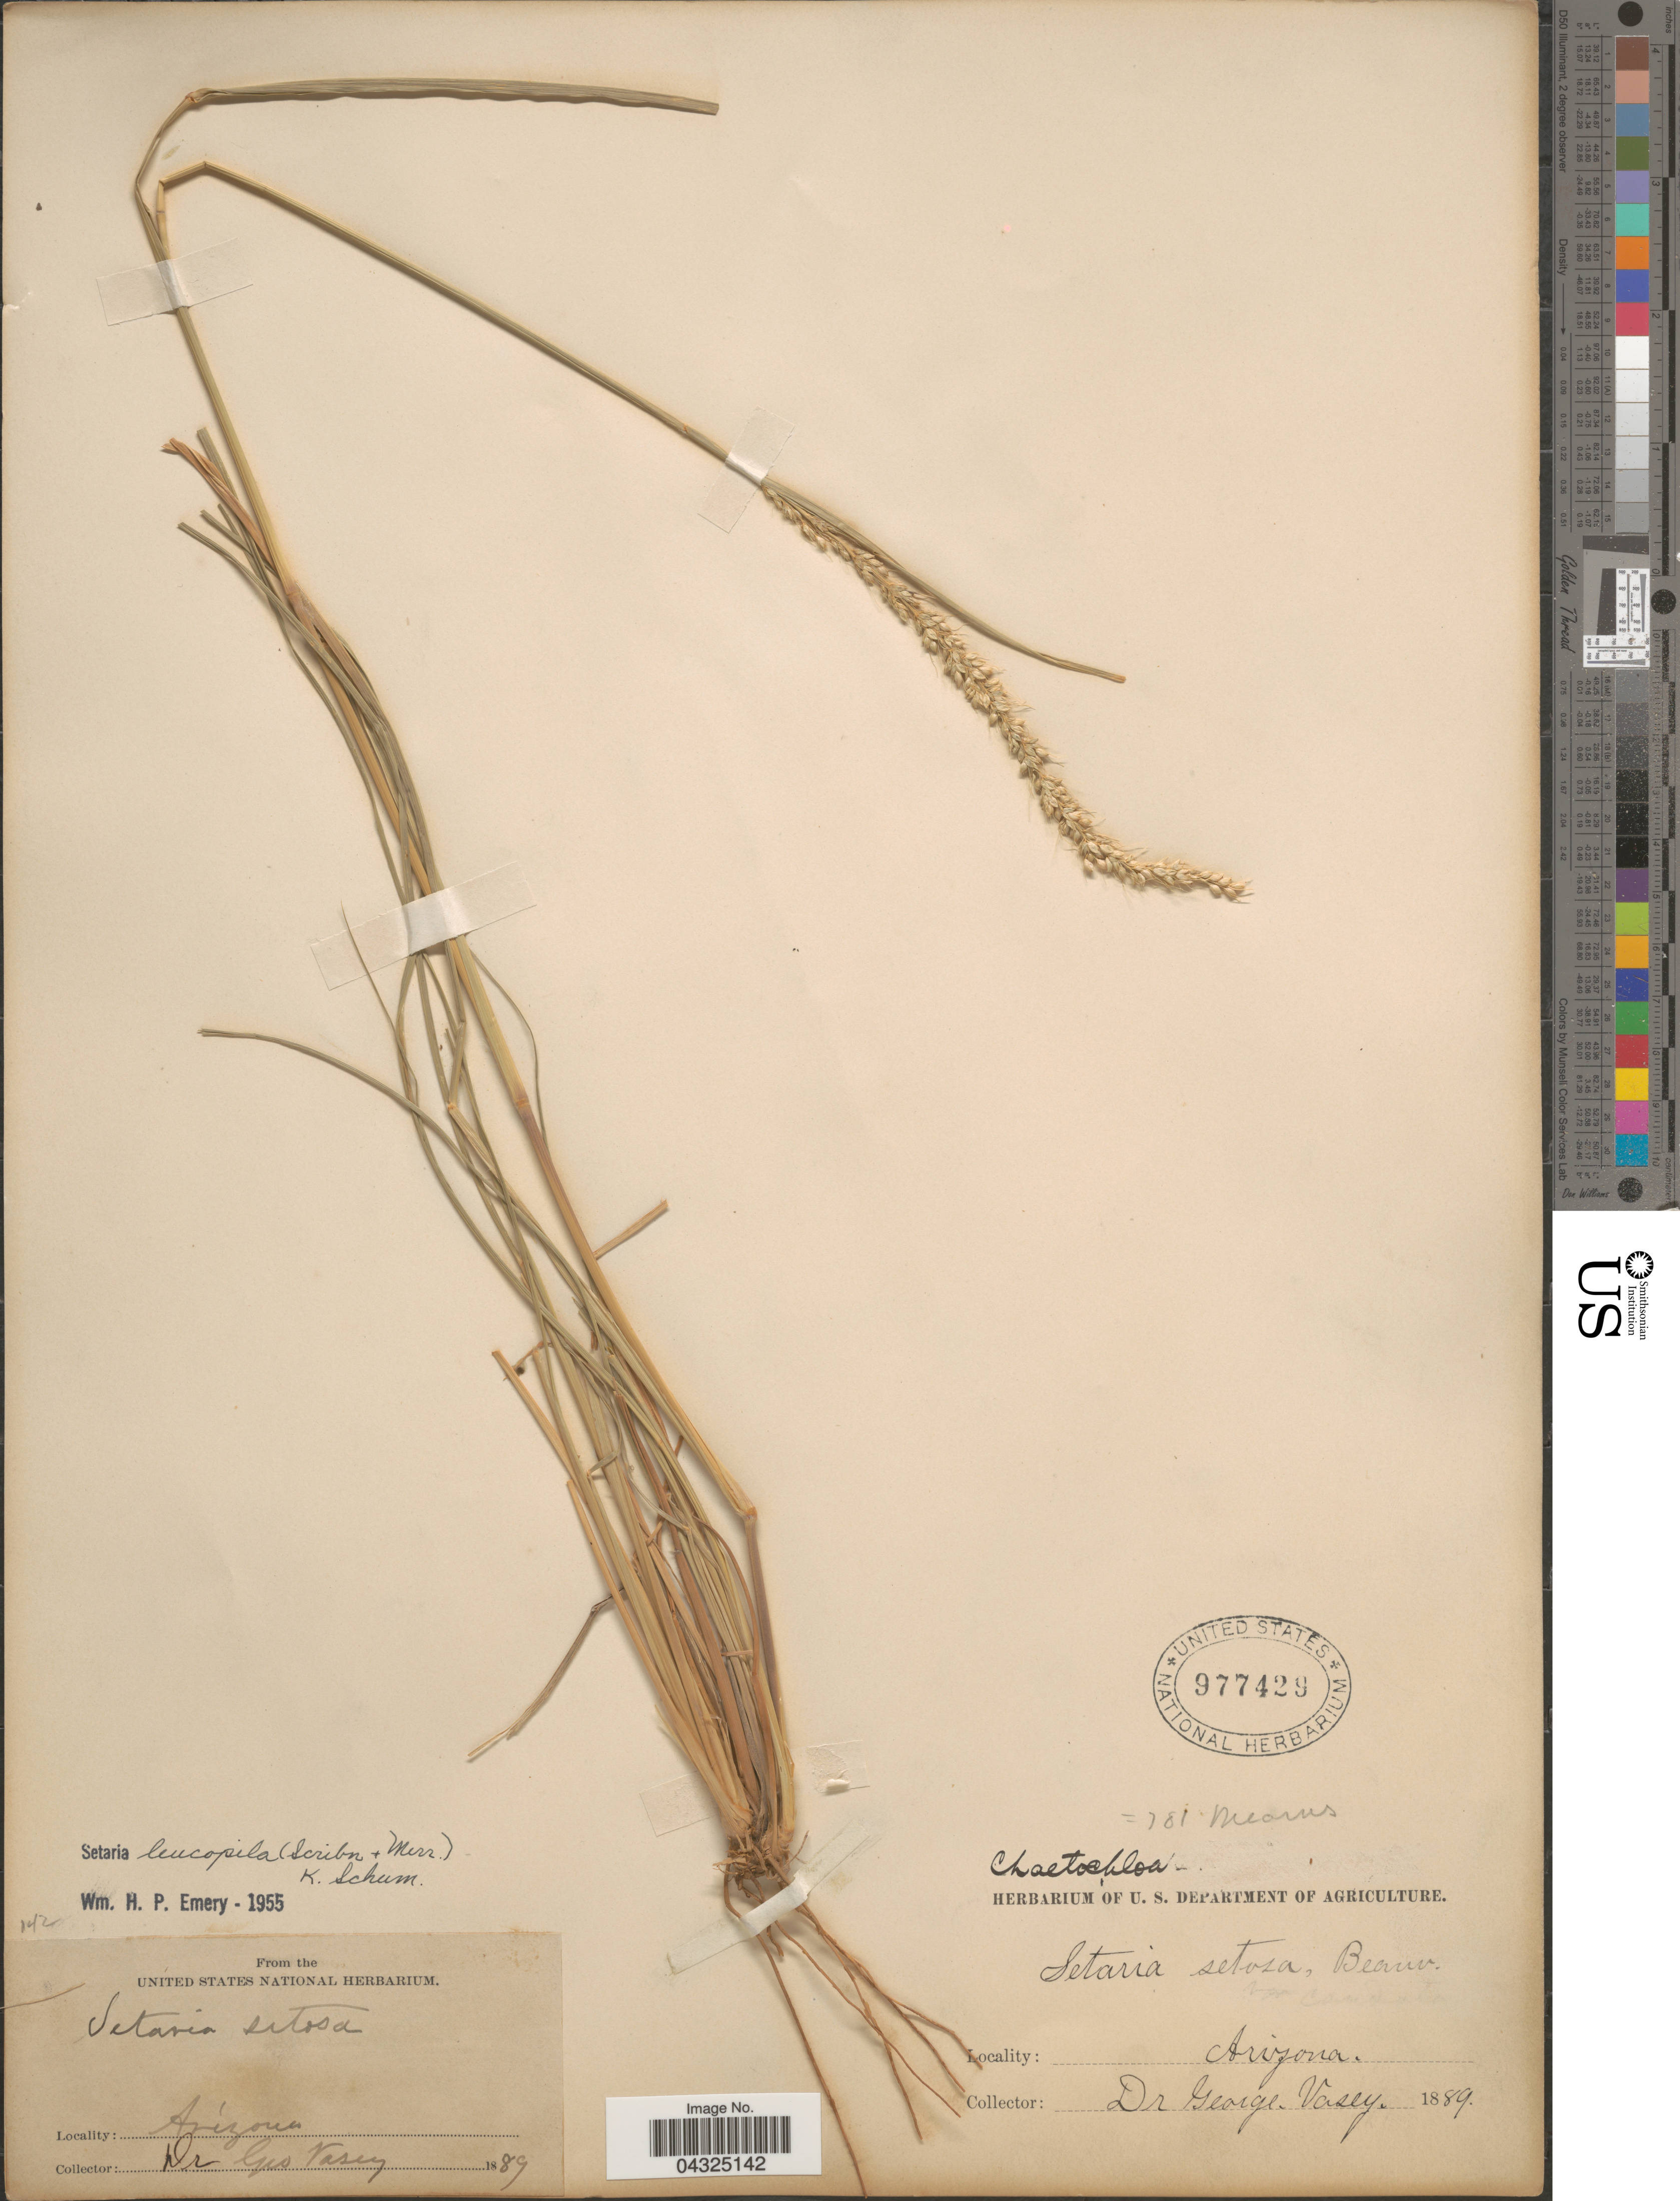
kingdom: Plantae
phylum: Tracheophyta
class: Liliopsida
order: Poales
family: Poaceae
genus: Setaria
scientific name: Setaria leucopila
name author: (Scribn. & Merr.) K. Schum.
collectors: G. R. Vasey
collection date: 1889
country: United States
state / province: Arizona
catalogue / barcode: US 977429